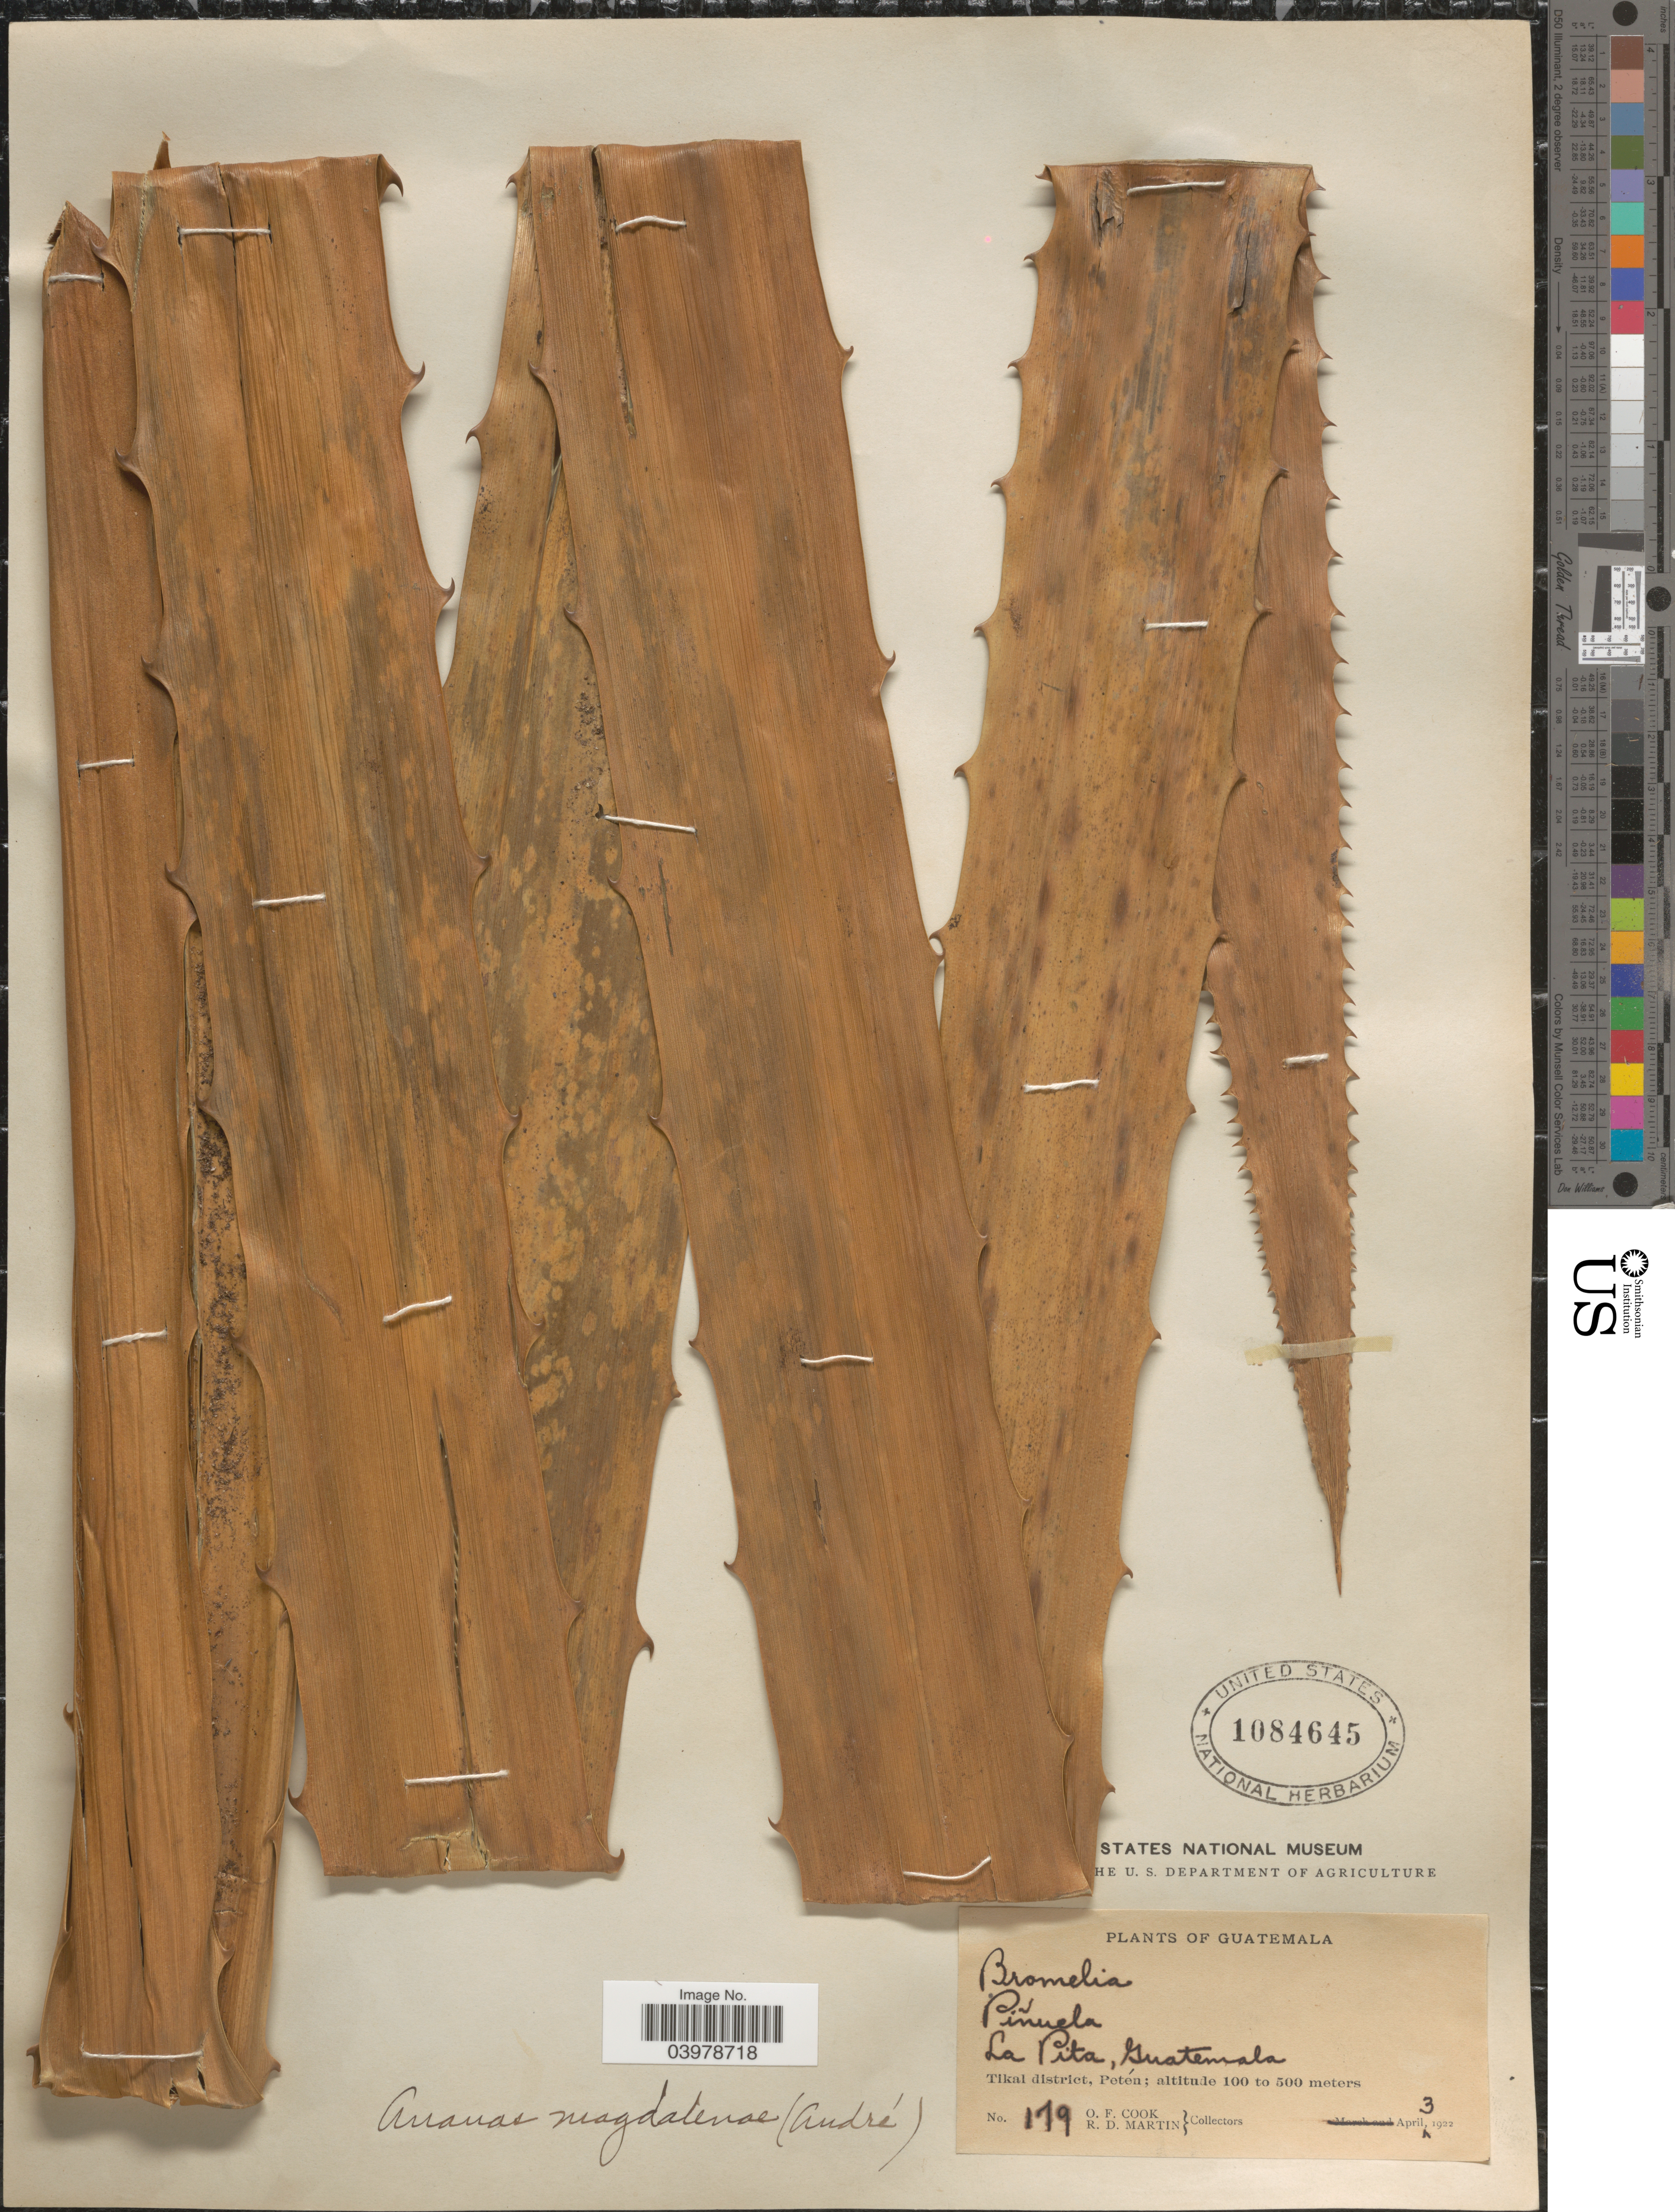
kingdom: Plantae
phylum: Tracheophyta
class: Liliopsida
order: Poales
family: Bromeliaceae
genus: Aechmea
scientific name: Aechmea magdalenae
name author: (André) André ex Baker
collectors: O. F. Cook & R. D. Martin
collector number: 179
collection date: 1922-04-03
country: Guatemala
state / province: El Peten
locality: La Pita. Tikal district.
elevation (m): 100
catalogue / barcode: US 1084645